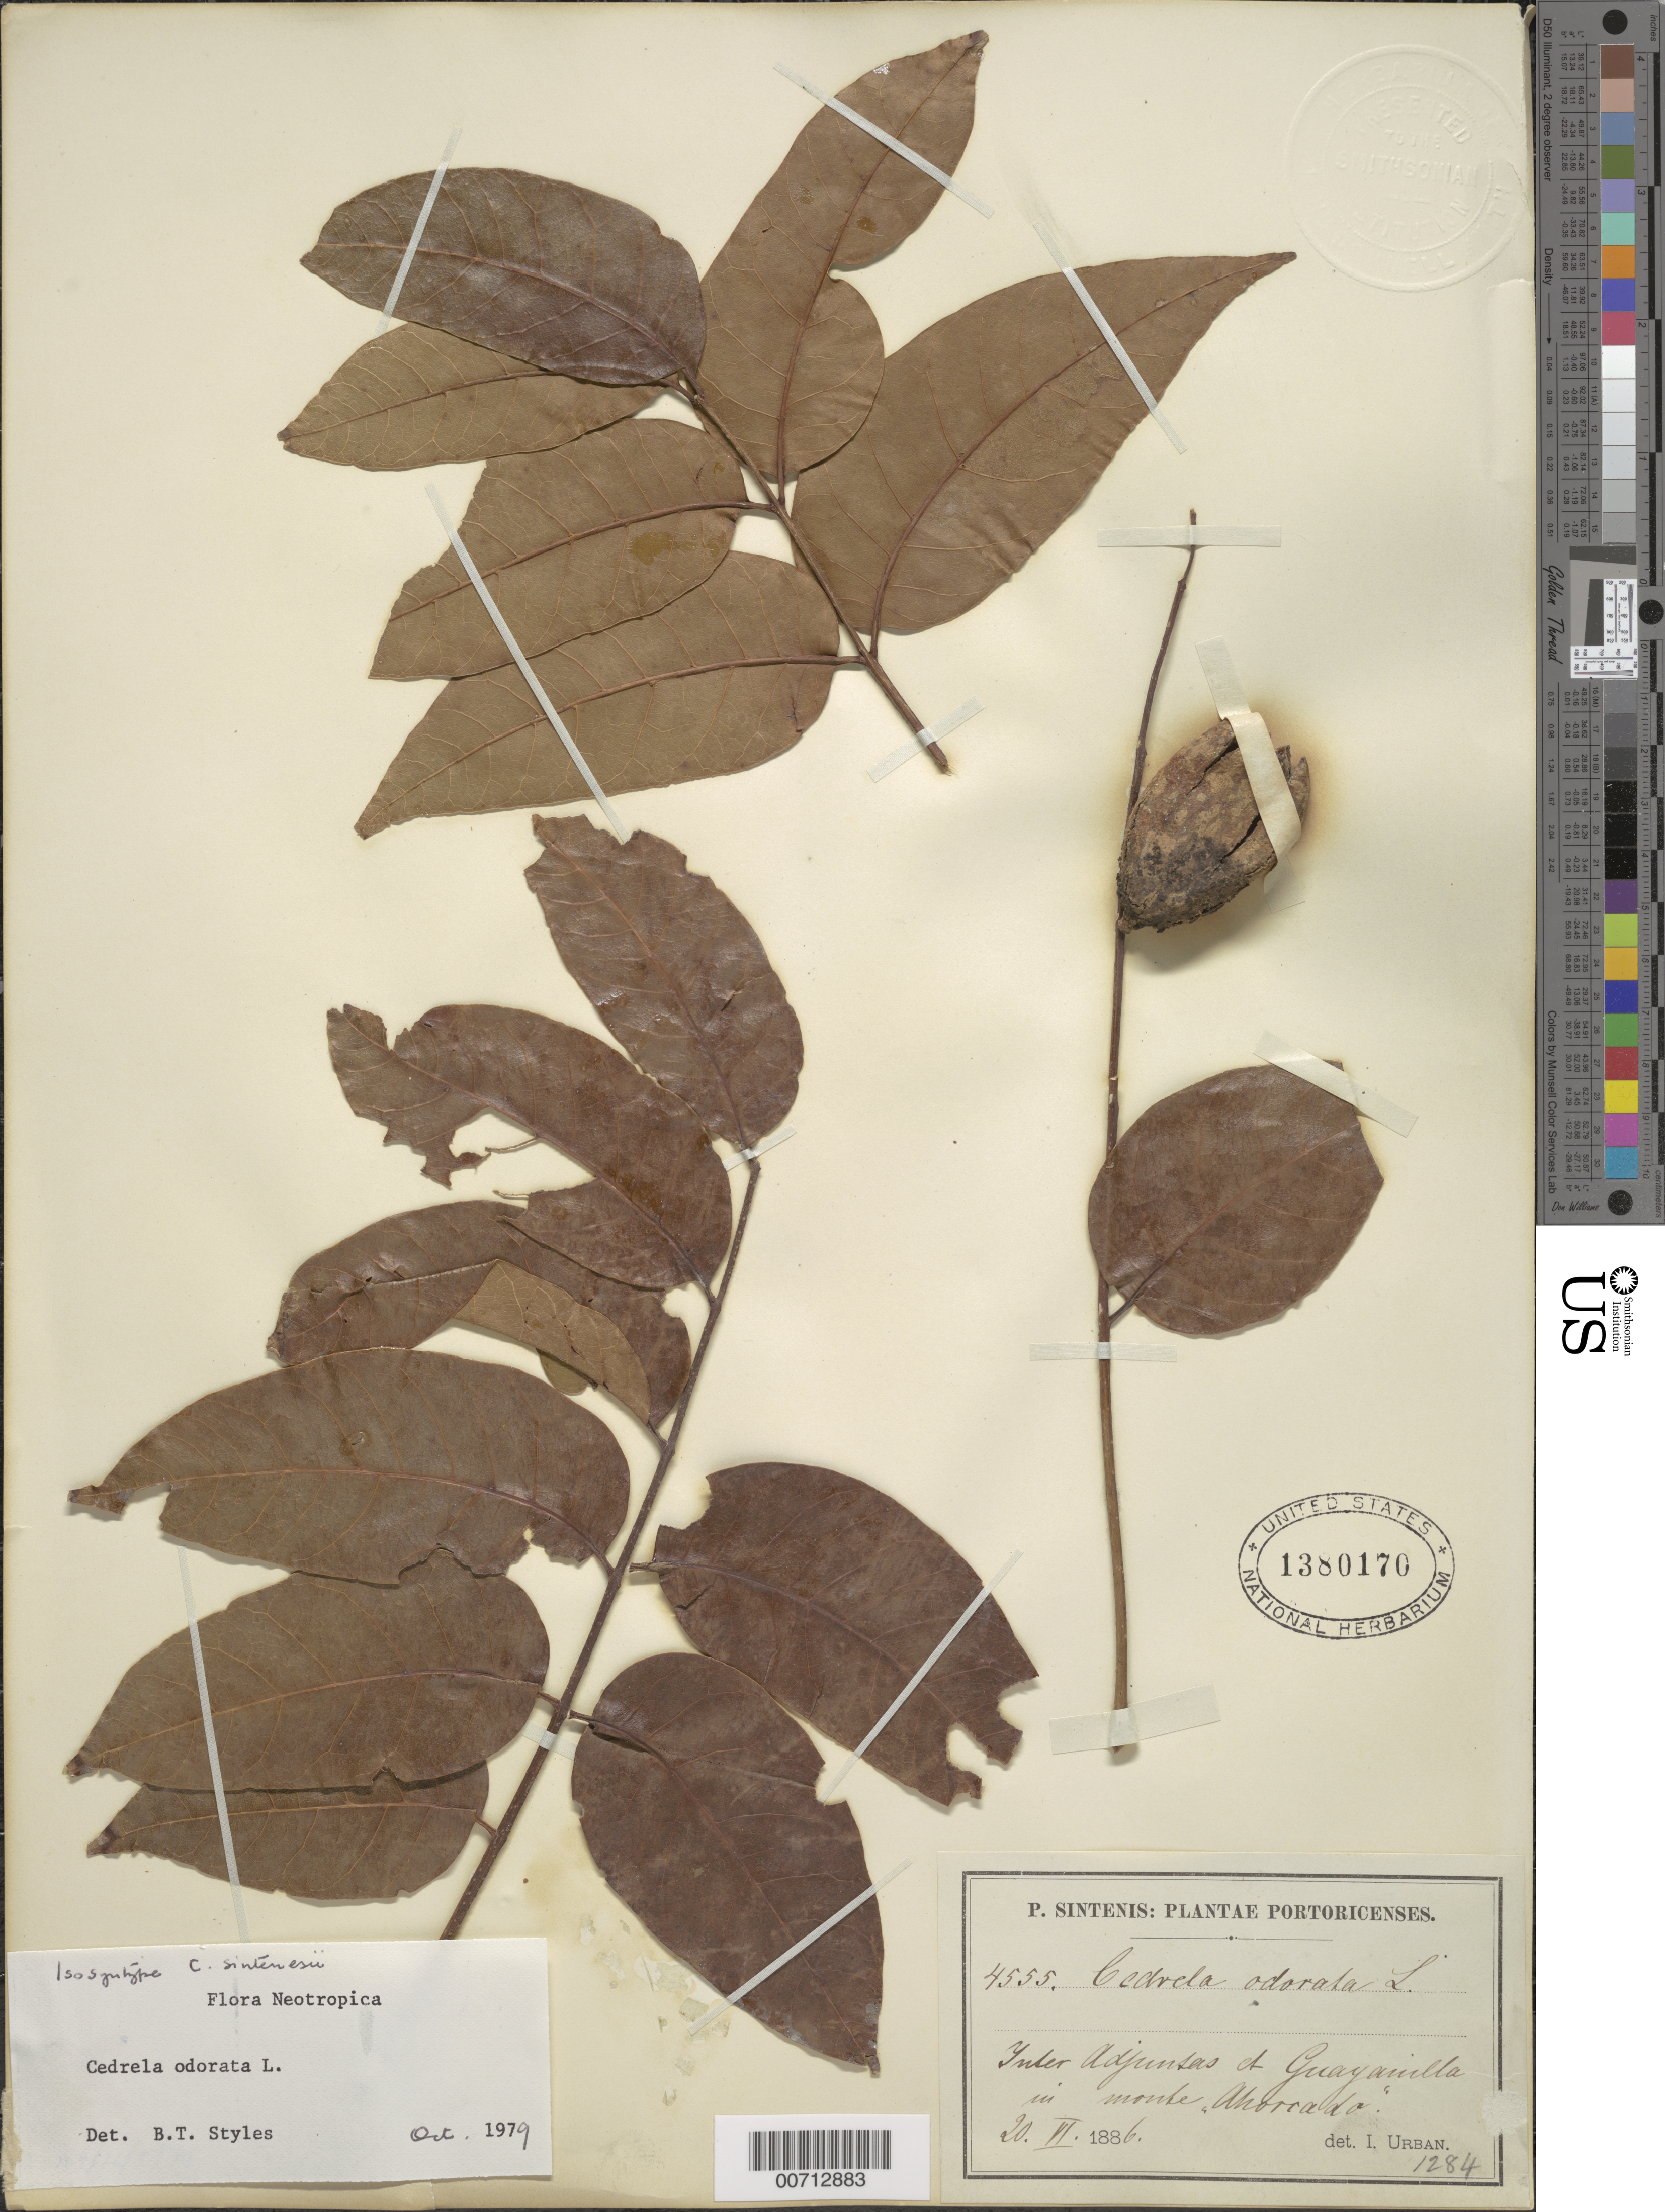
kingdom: Plantae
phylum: Tracheophyta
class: Magnoliopsida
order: Sapindales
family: Meliaceae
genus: Cedrela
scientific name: Cedrela odorata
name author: L.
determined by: Styles, B. T.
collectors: P. Sintenis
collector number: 4555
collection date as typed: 20 Jun 1886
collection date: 1886-06-20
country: Puerto Rico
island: Greater Antilles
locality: Inter Adjuntas et Guayanilla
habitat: In monte "Ahorrado"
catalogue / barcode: US 1380170